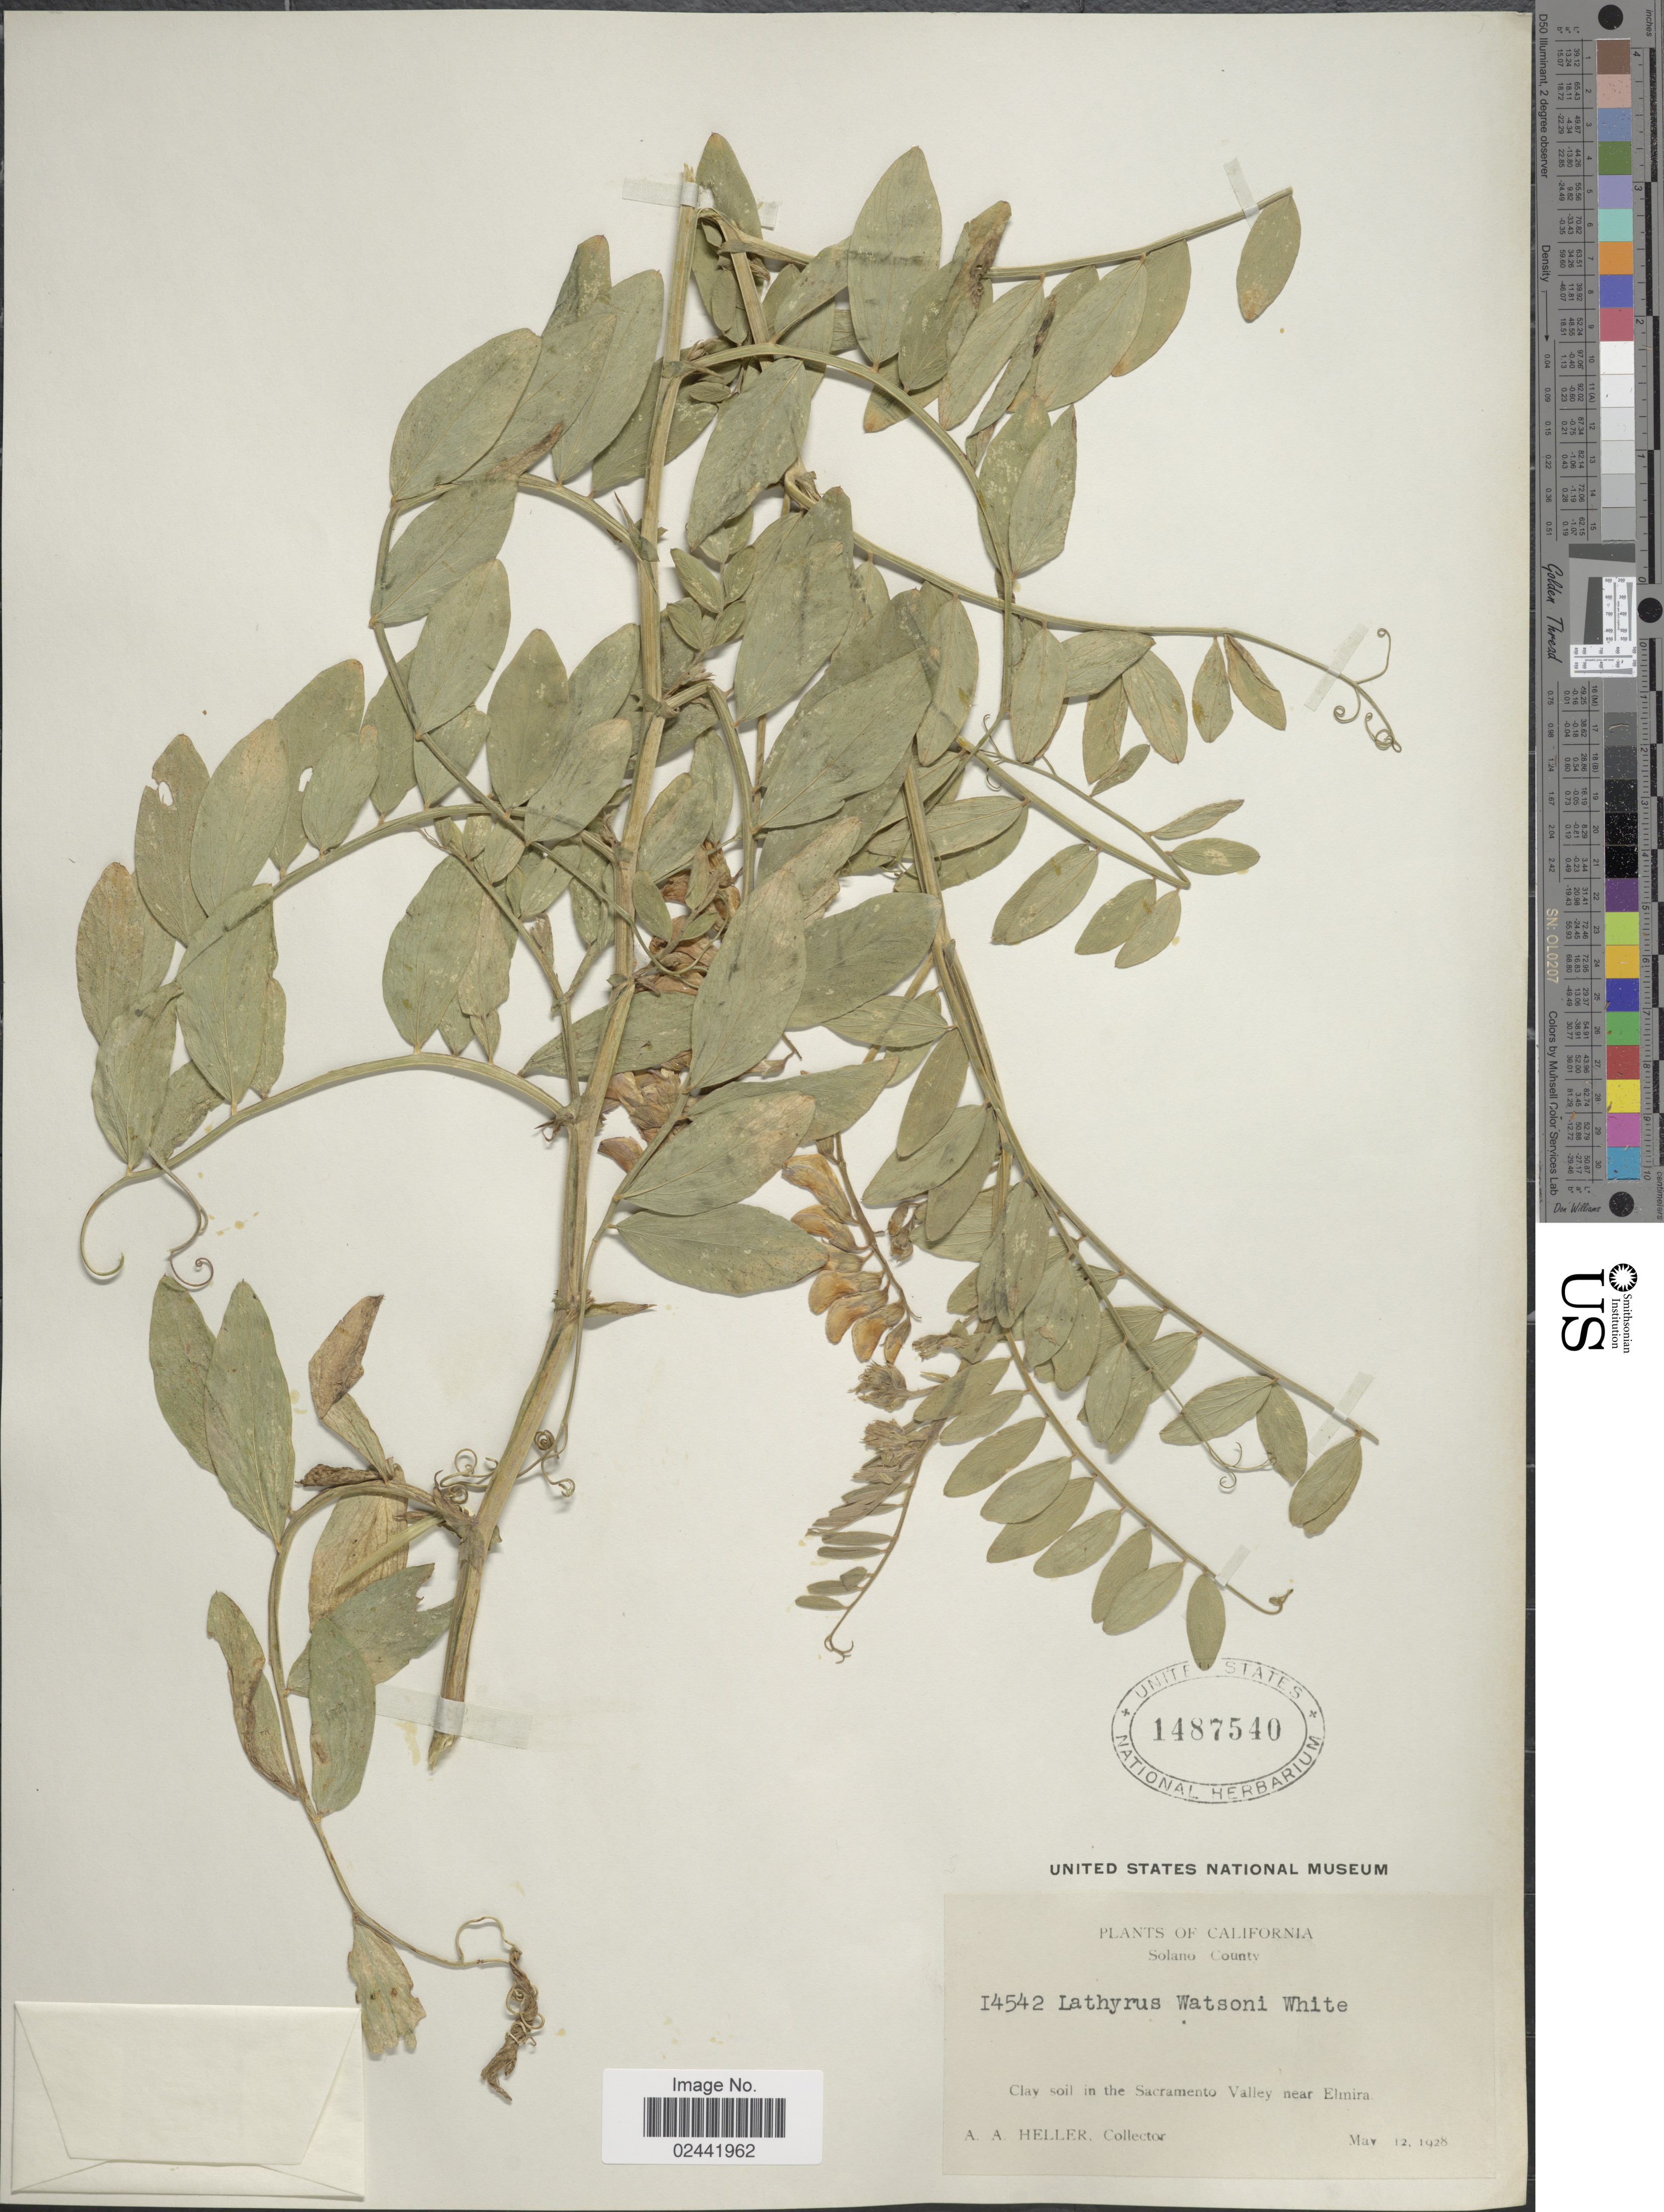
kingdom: Plantae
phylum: Tracheophyta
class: Magnoliopsida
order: Fabales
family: Fabaceae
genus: Lathyrus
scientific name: Lathyrus watsonii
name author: T.G. White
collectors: A. A. Heller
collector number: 14542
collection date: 1928-05-12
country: United States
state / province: California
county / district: Solano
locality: Solano County. In the Sacramento Valley near Elmira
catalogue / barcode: US 1487540